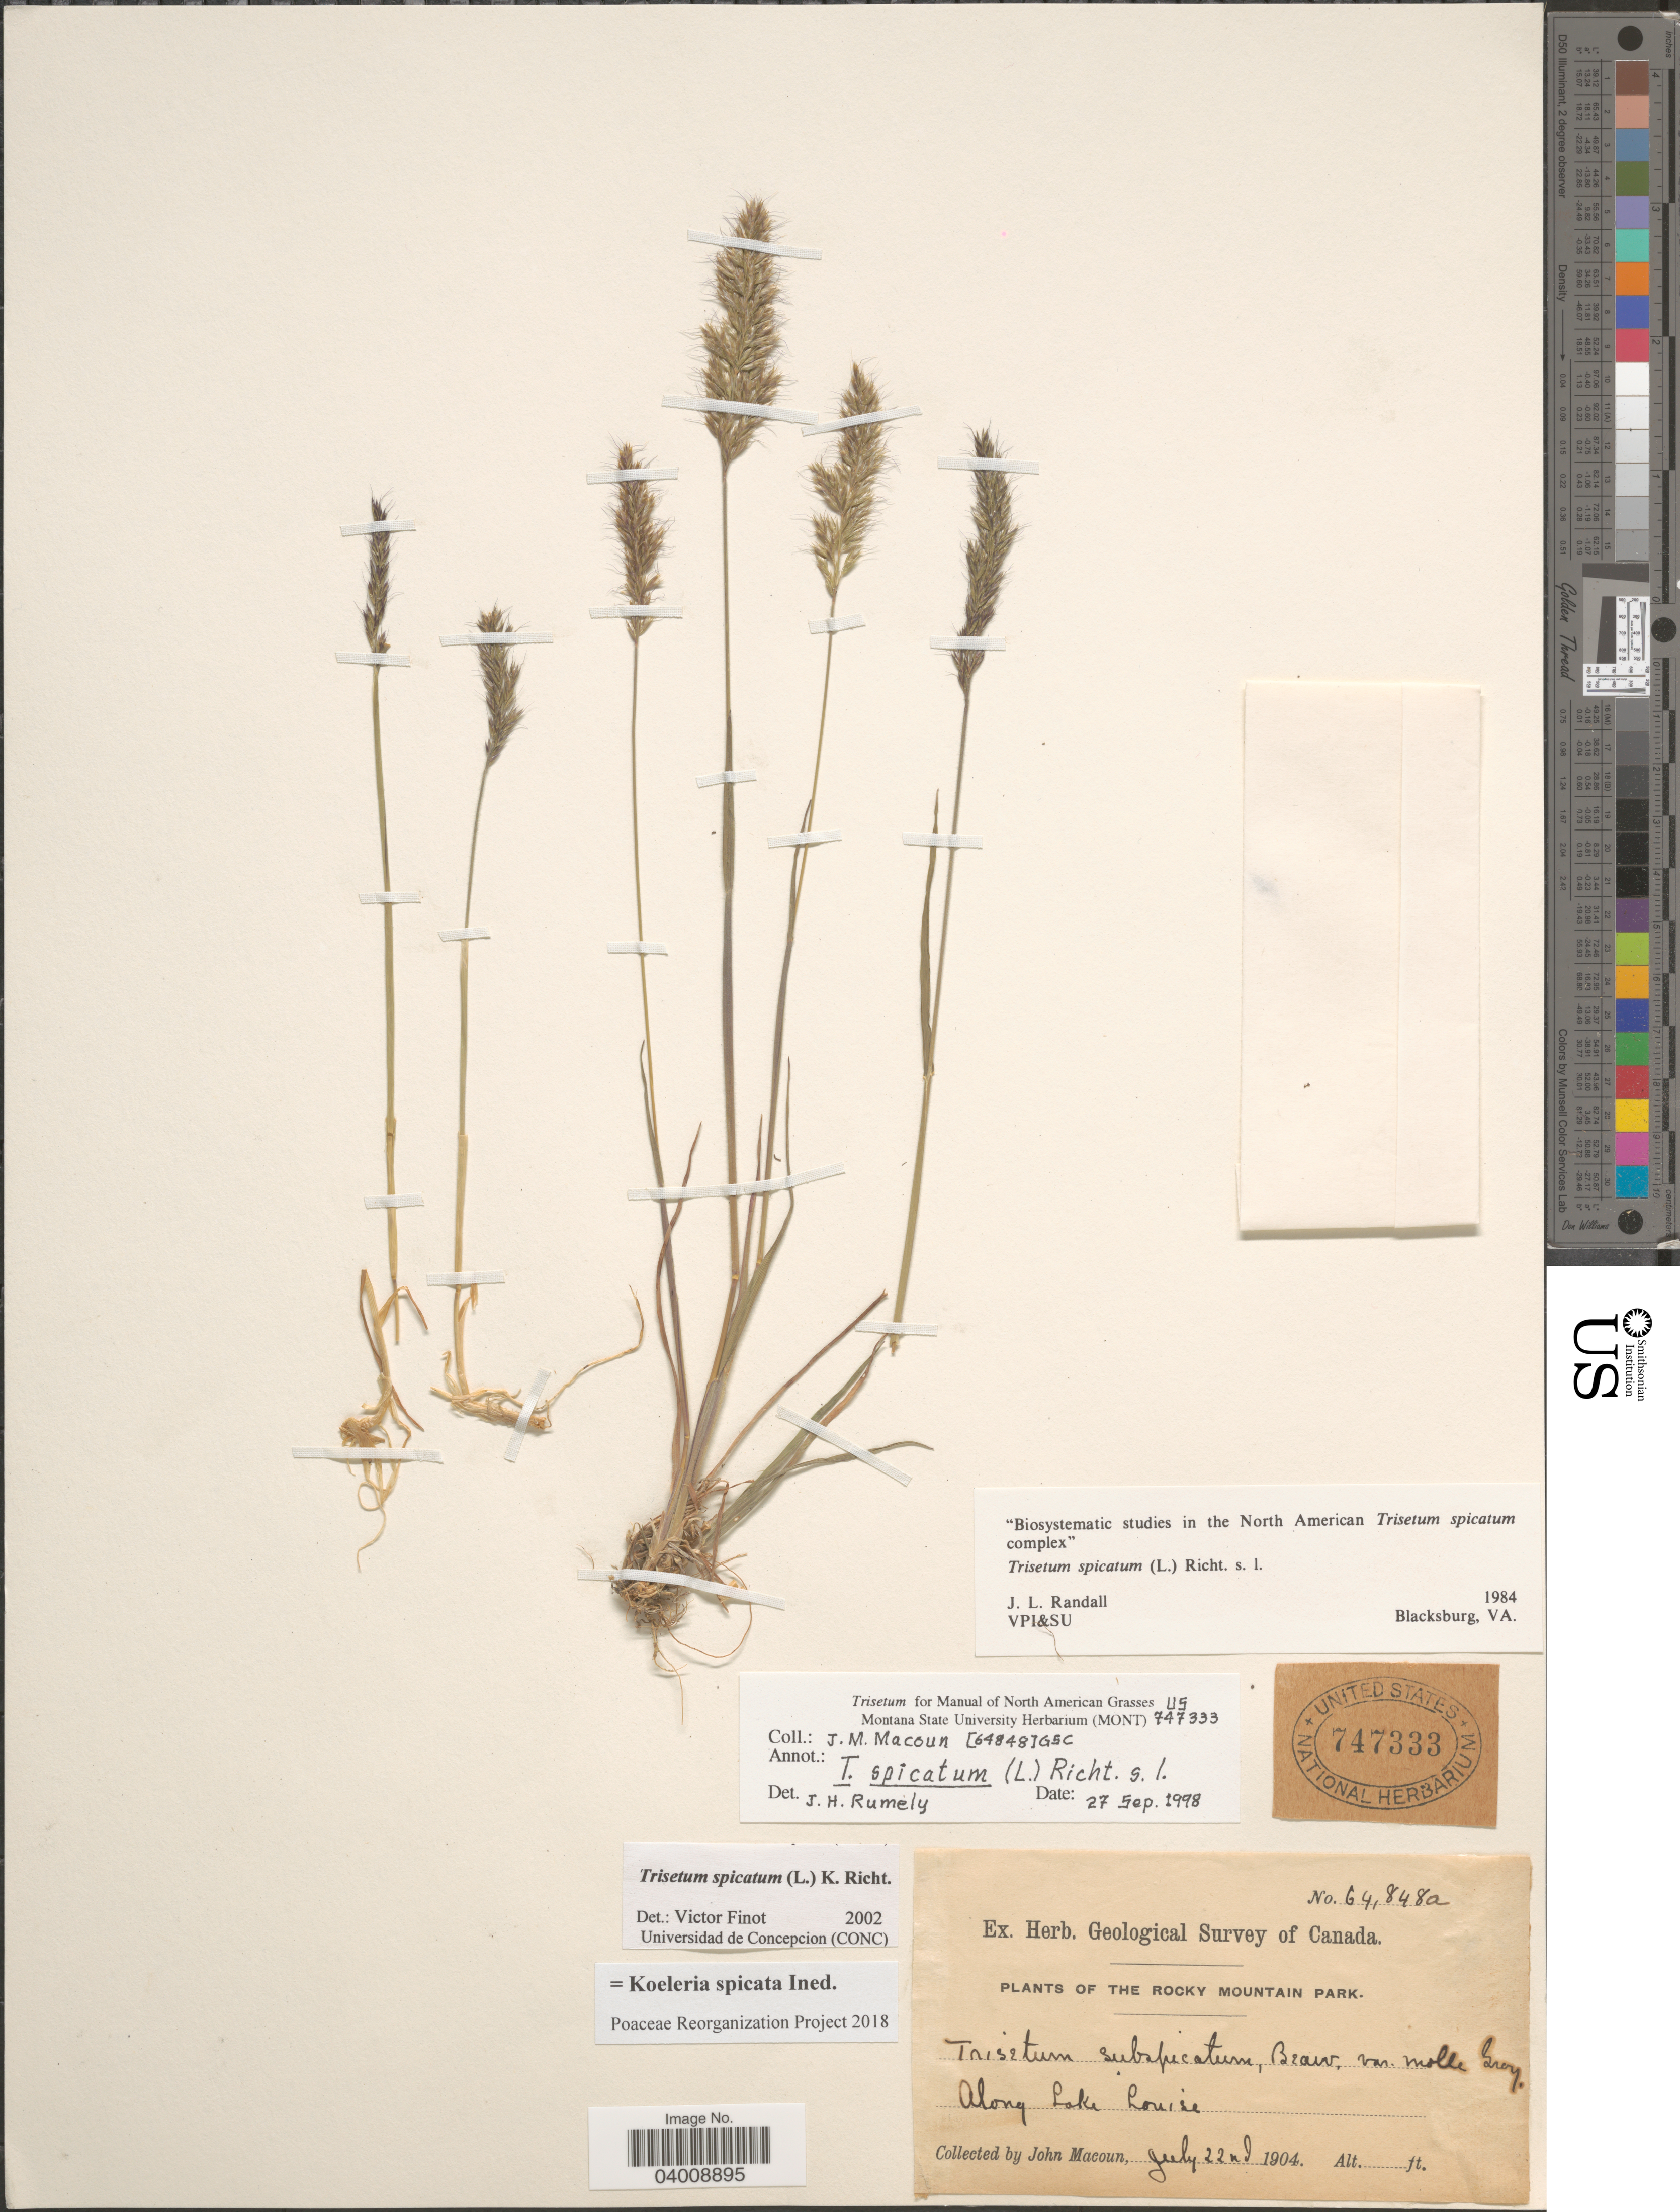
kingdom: Plantae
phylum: Tracheophyta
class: Liliopsida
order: Poales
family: Poaceae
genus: Koeleria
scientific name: Koeleria spicata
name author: (L.) Barberá et al.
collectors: J. Macoun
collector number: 64848a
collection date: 1904-07-22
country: Canada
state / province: Alberta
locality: Rocky Mountain Park. Along Lake Louise.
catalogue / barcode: US 747333